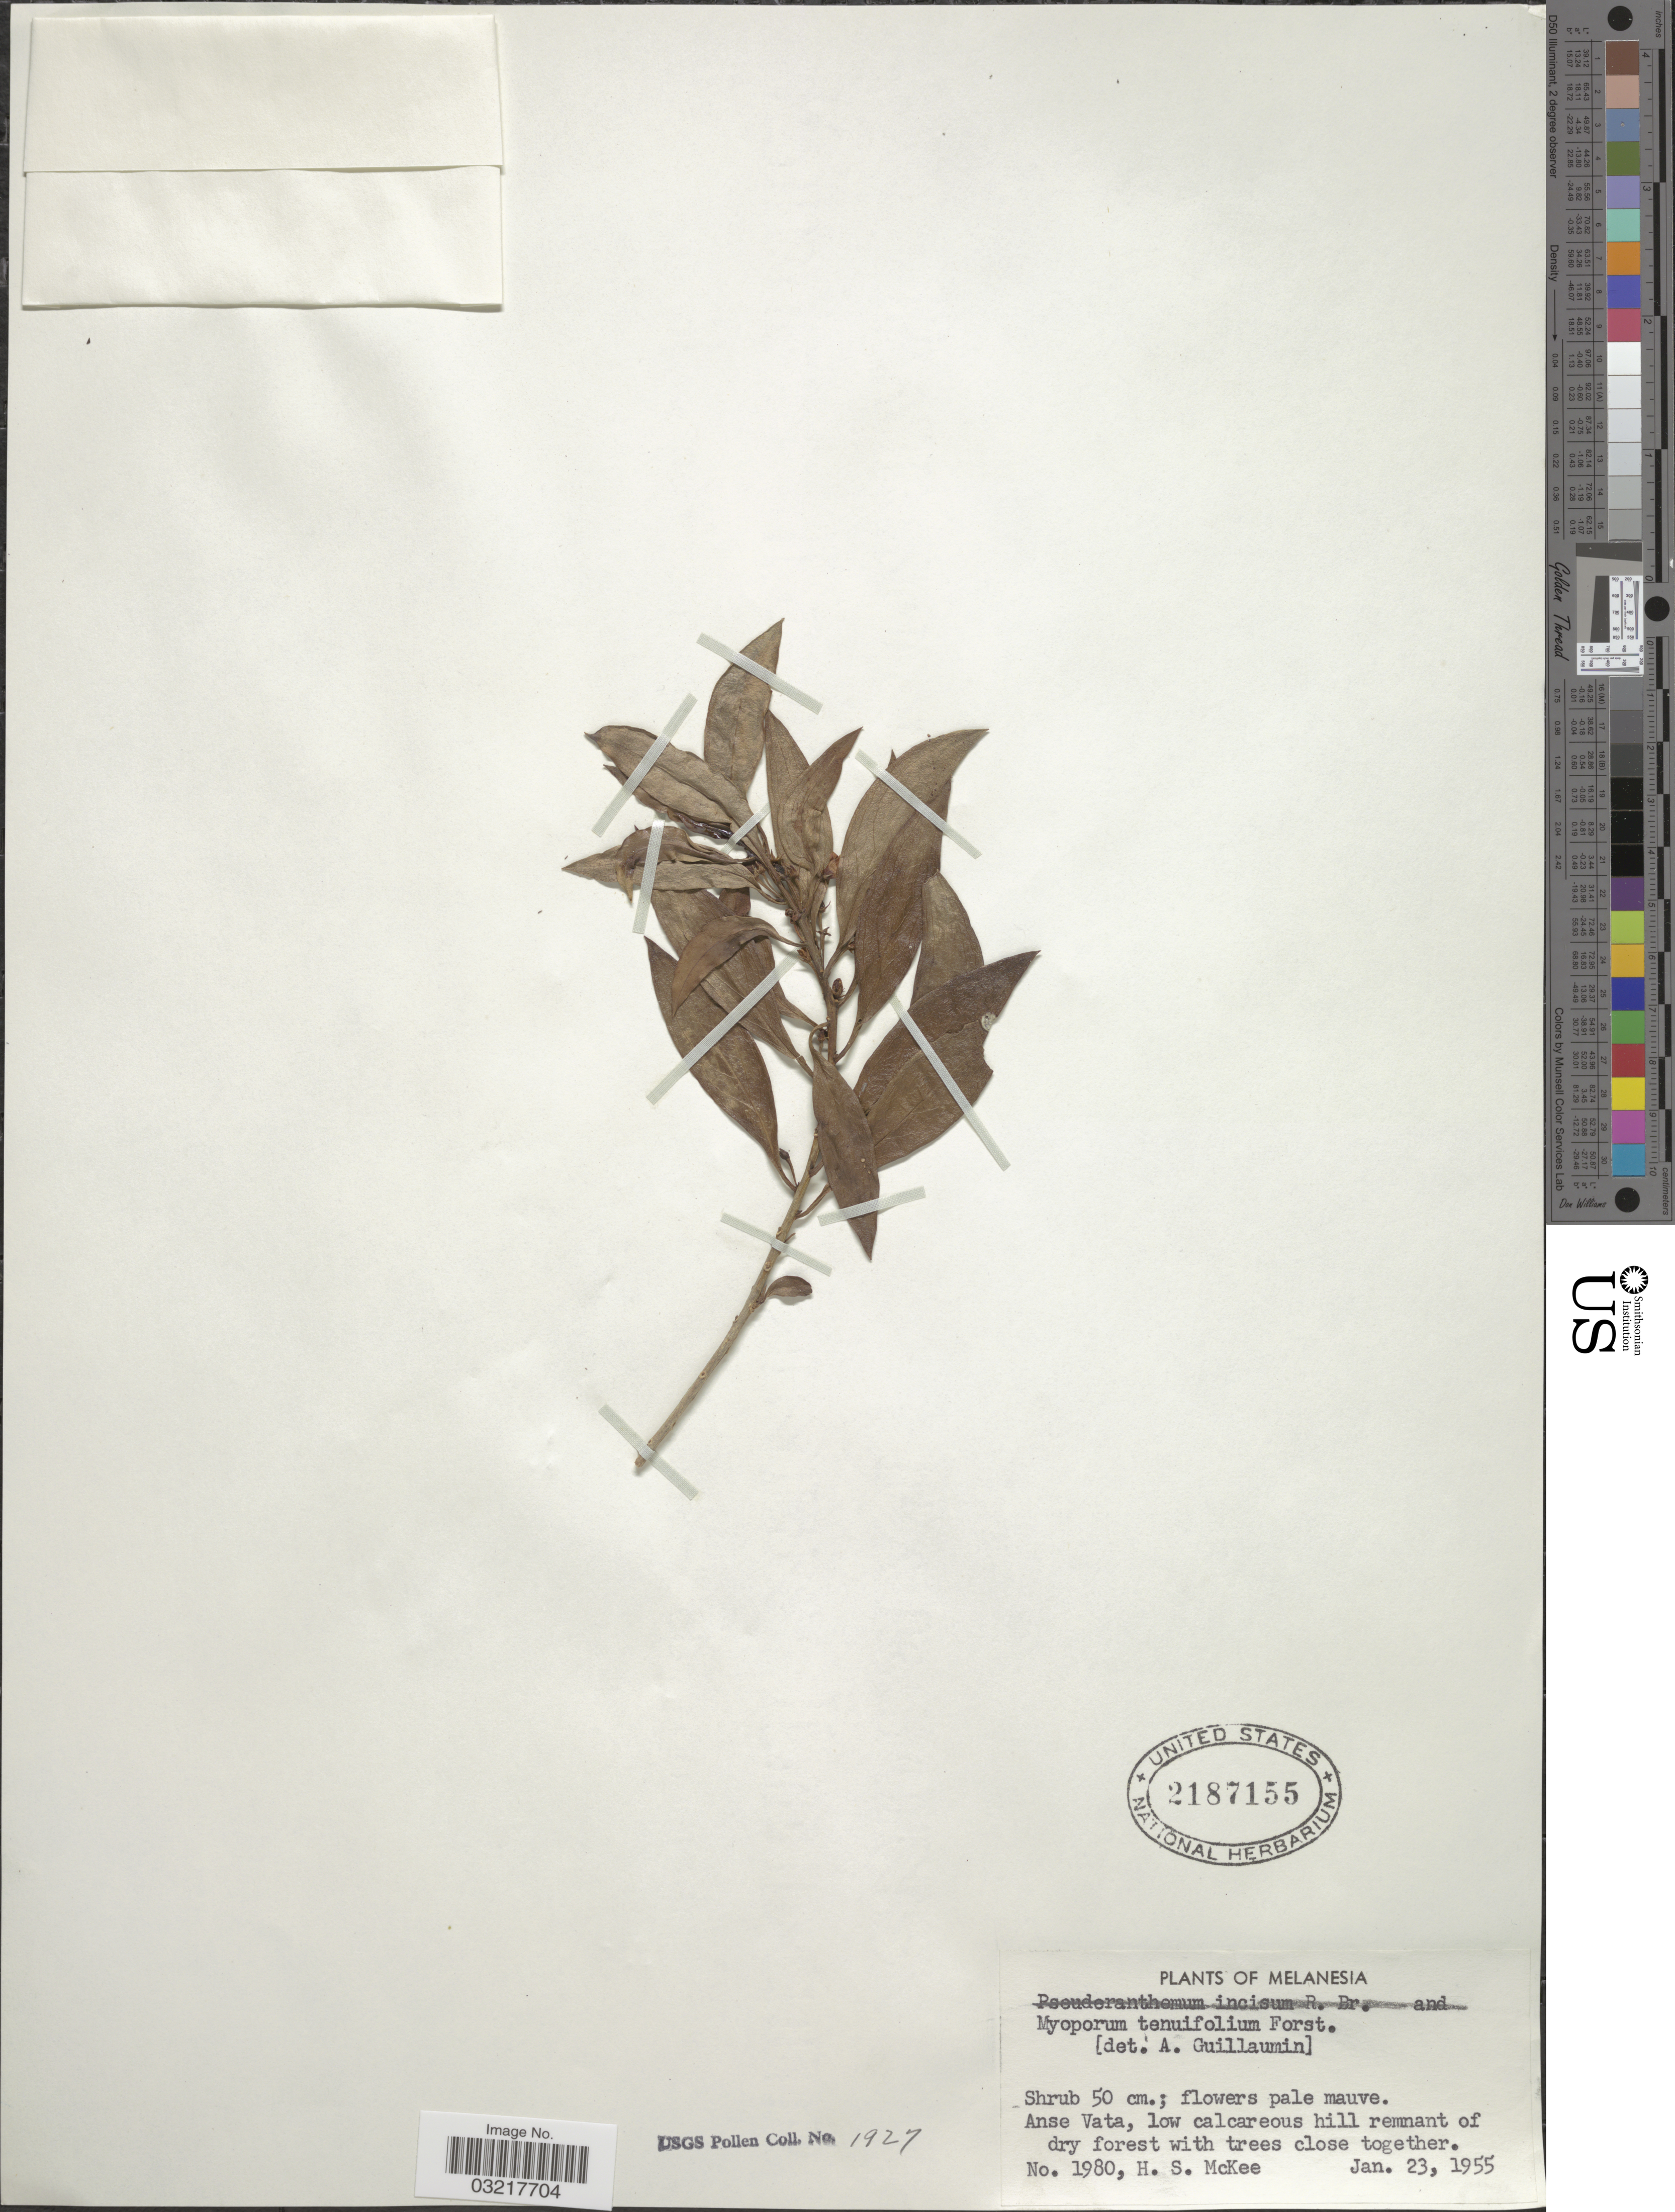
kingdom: Plantae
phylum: Tracheophyta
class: Magnoliopsida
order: Lamiales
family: Scrophulariaceae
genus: Myoporum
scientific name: Myoporum tenuifolium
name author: G. Forst.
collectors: H. S. McKee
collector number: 1980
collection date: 1955-01-23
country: New Caledonia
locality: Melanesia. Anse Vata.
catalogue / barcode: US 2187155